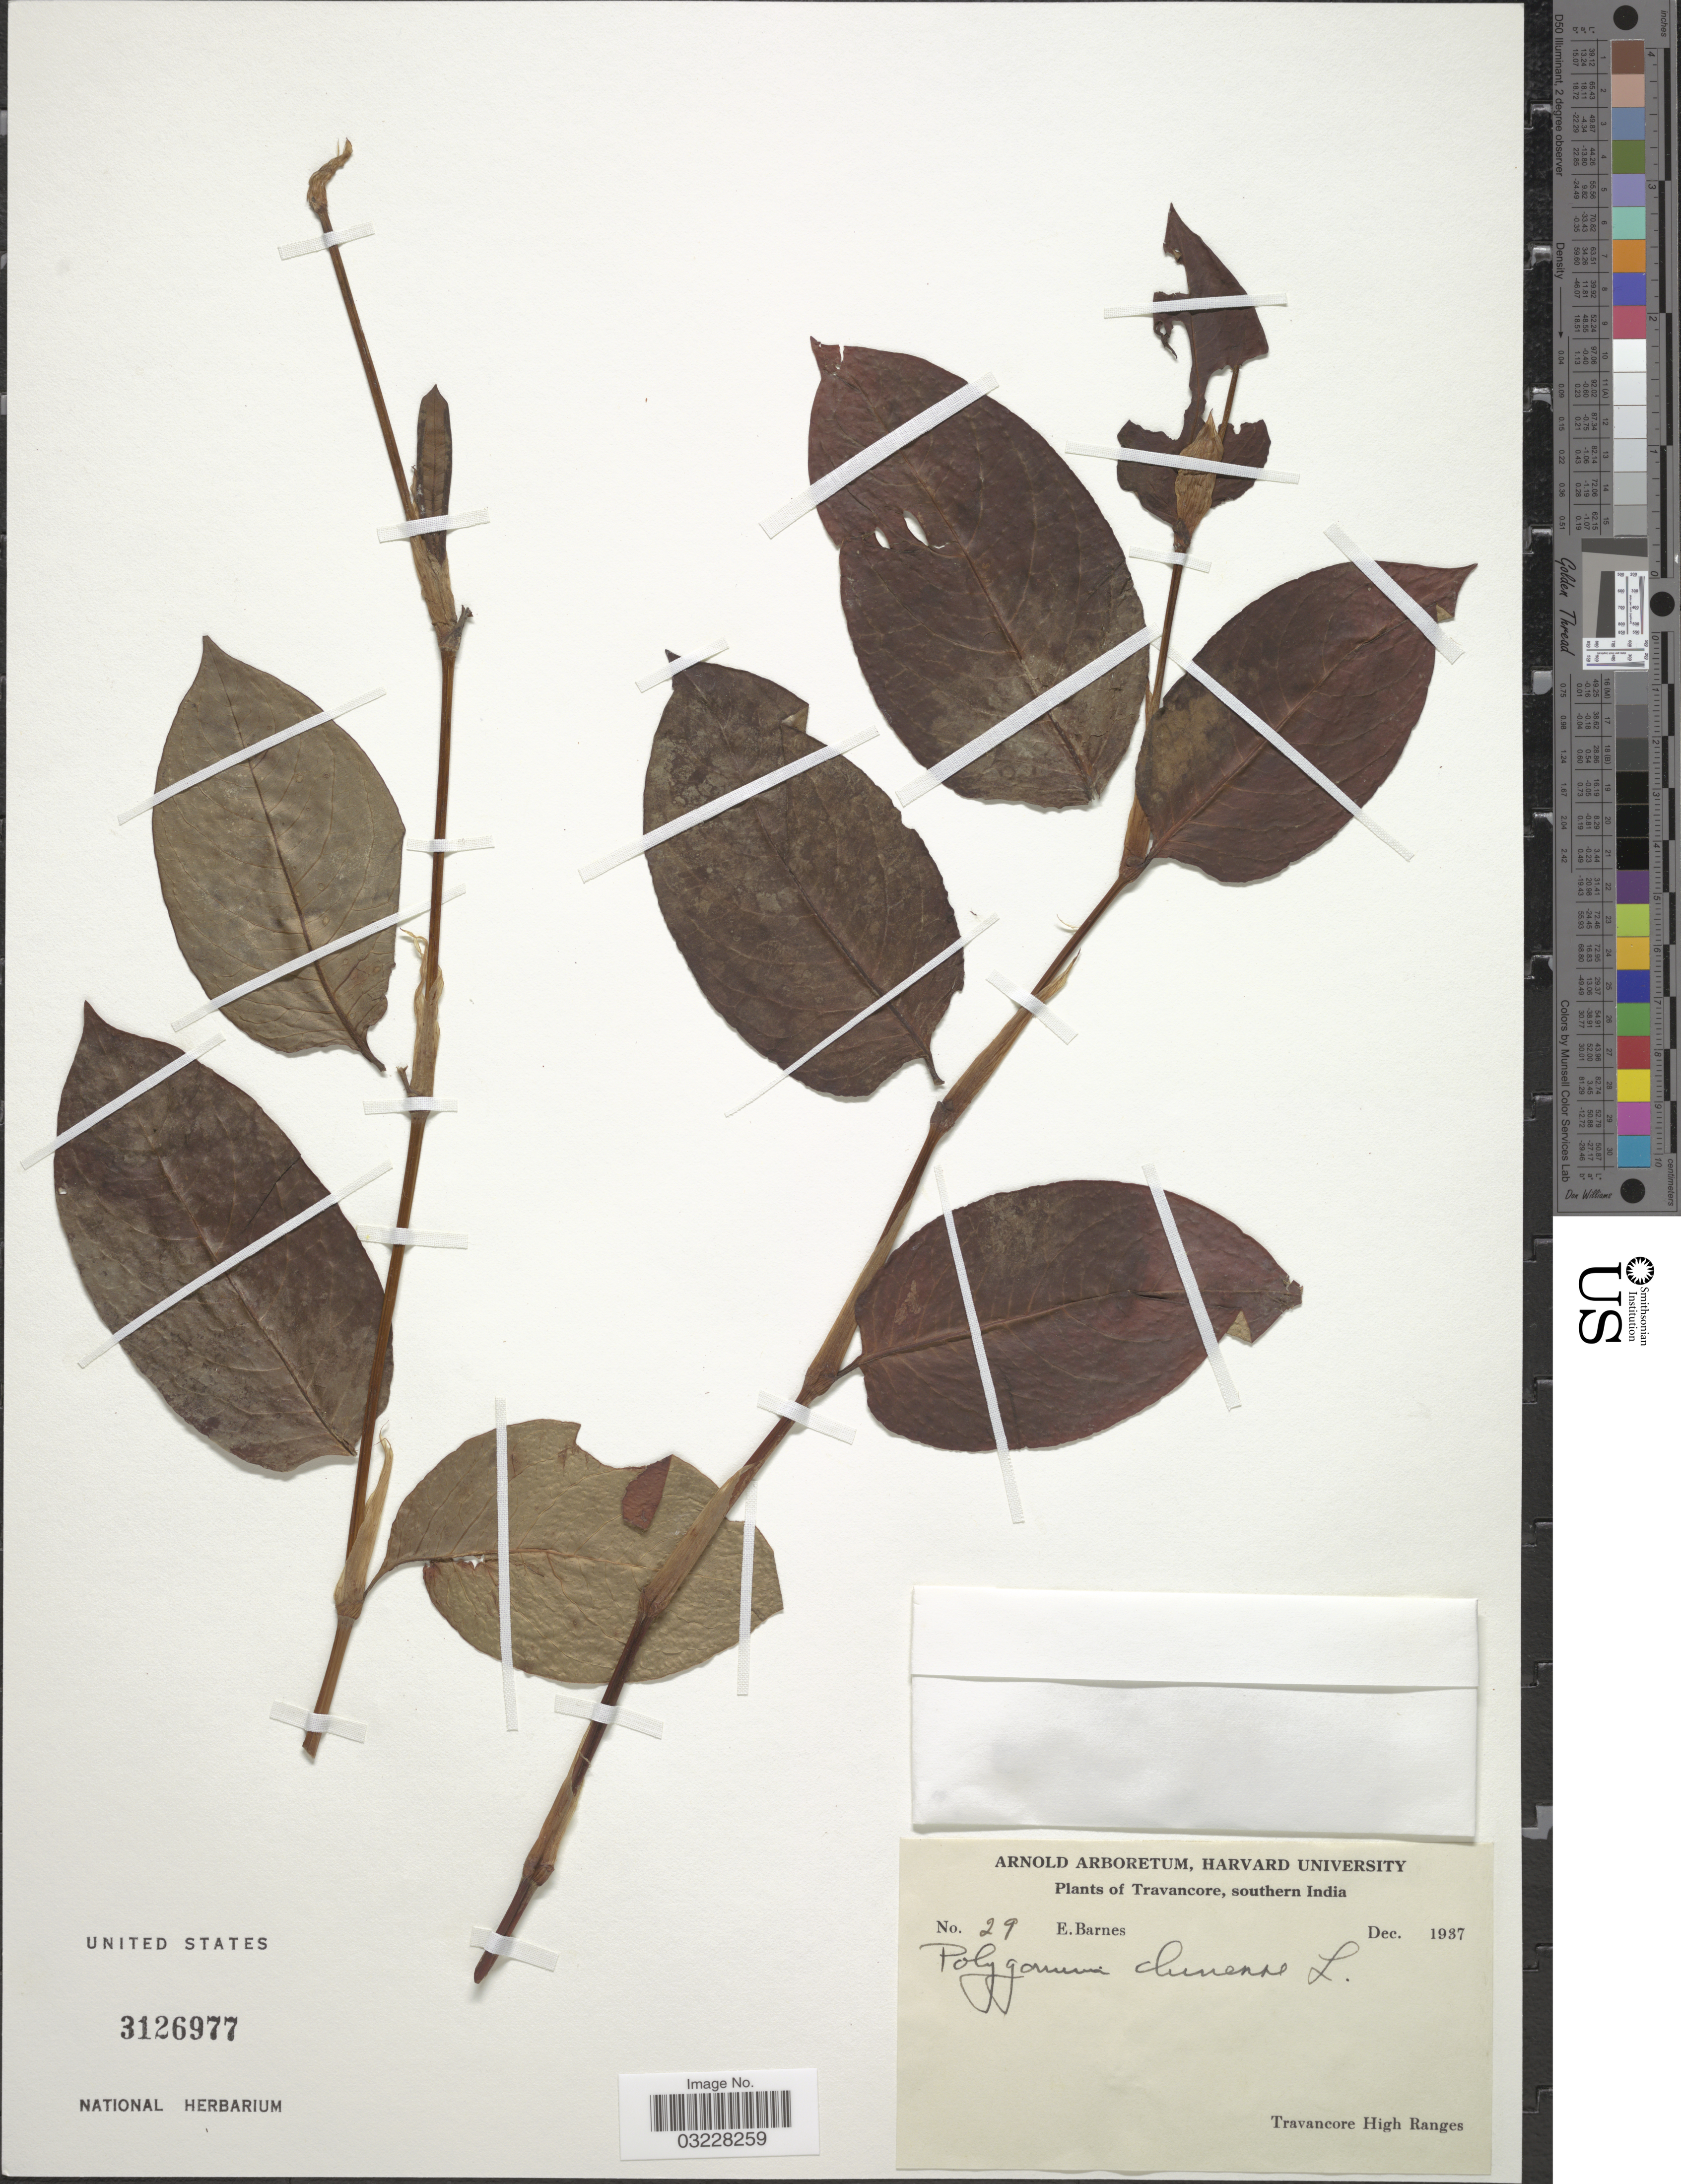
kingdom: Plantae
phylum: Tracheophyta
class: Magnoliopsida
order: Caryophyllales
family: Polygonaceae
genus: Polygonum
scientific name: Polygonum chinense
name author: L.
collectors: E. Barnes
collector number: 29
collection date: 1937-12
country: India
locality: Travancore, southern India. Travancore High Ranges.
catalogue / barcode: US 3126977